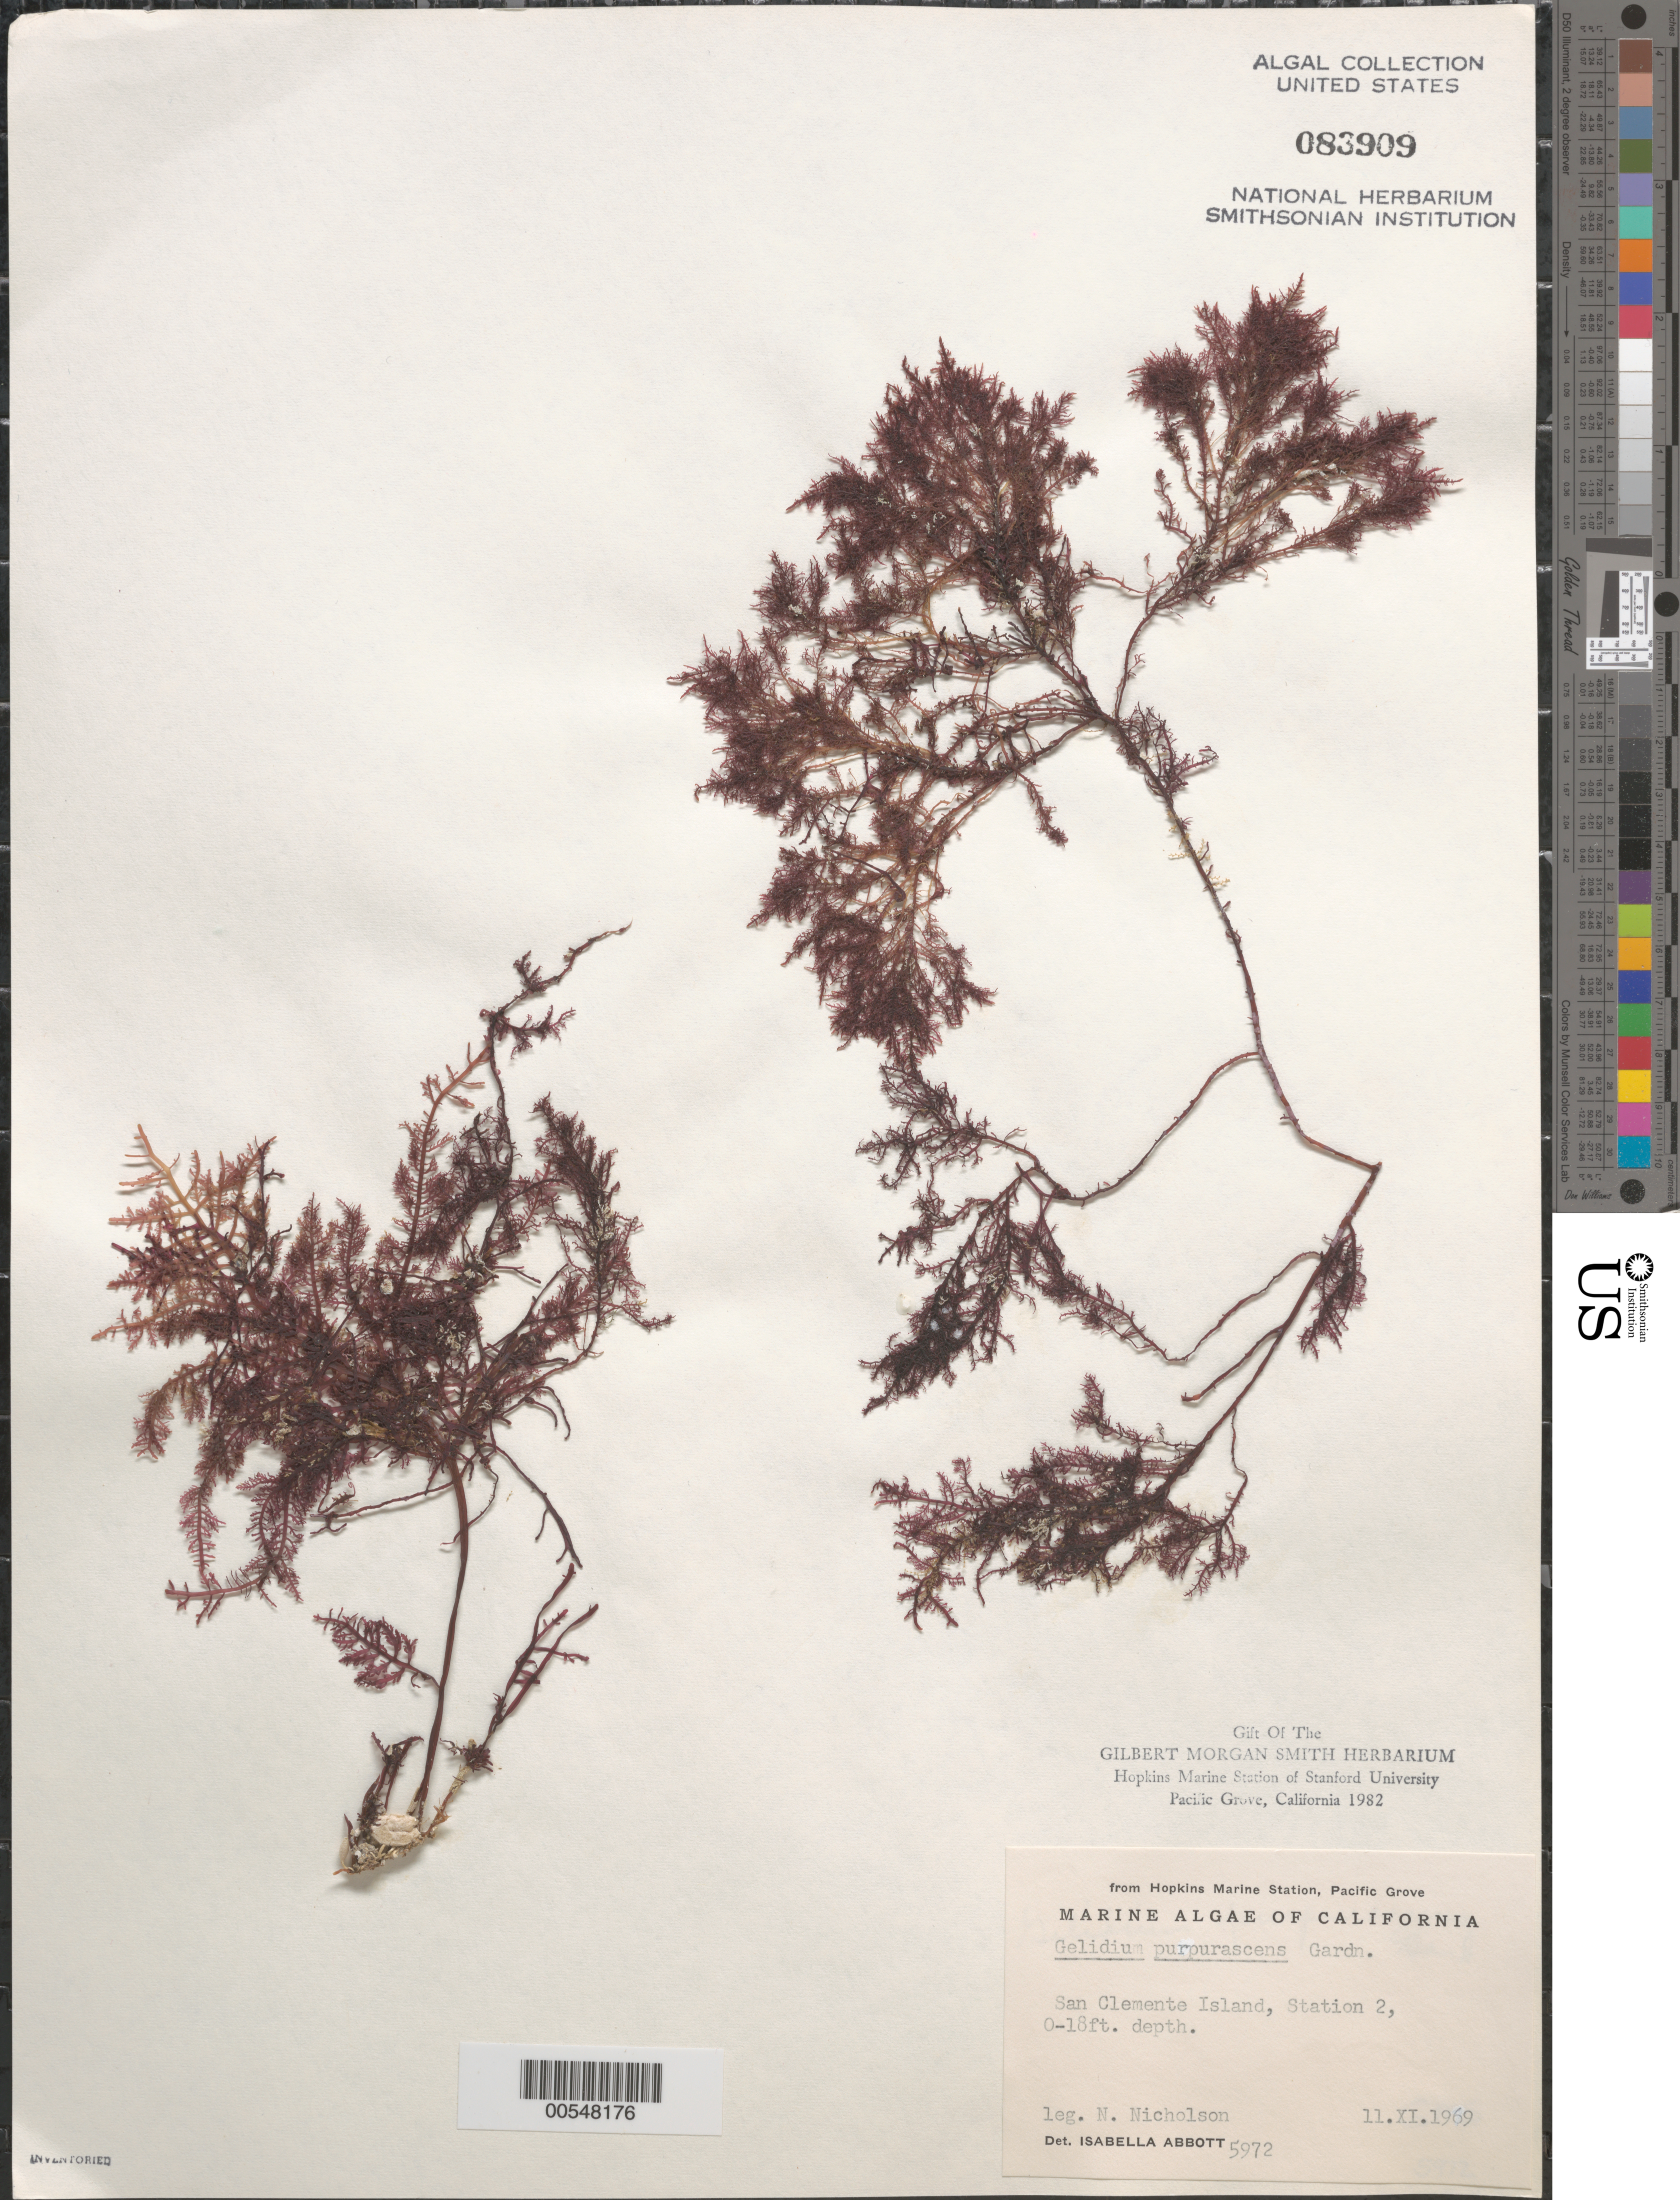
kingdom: Plantae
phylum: Rhodophyta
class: Florideophyceae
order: Gelidiales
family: Gelidiaceae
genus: Gelidium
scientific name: Gelidium purpurascens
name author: N.L. Gardner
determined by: Abbott, Isabella A.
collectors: N. Nicholson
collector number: IAA 5972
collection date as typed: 11 Nov 1969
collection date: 1969-11-11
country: United States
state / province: California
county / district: Los Angeles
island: San Clemente Island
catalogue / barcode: US 83909